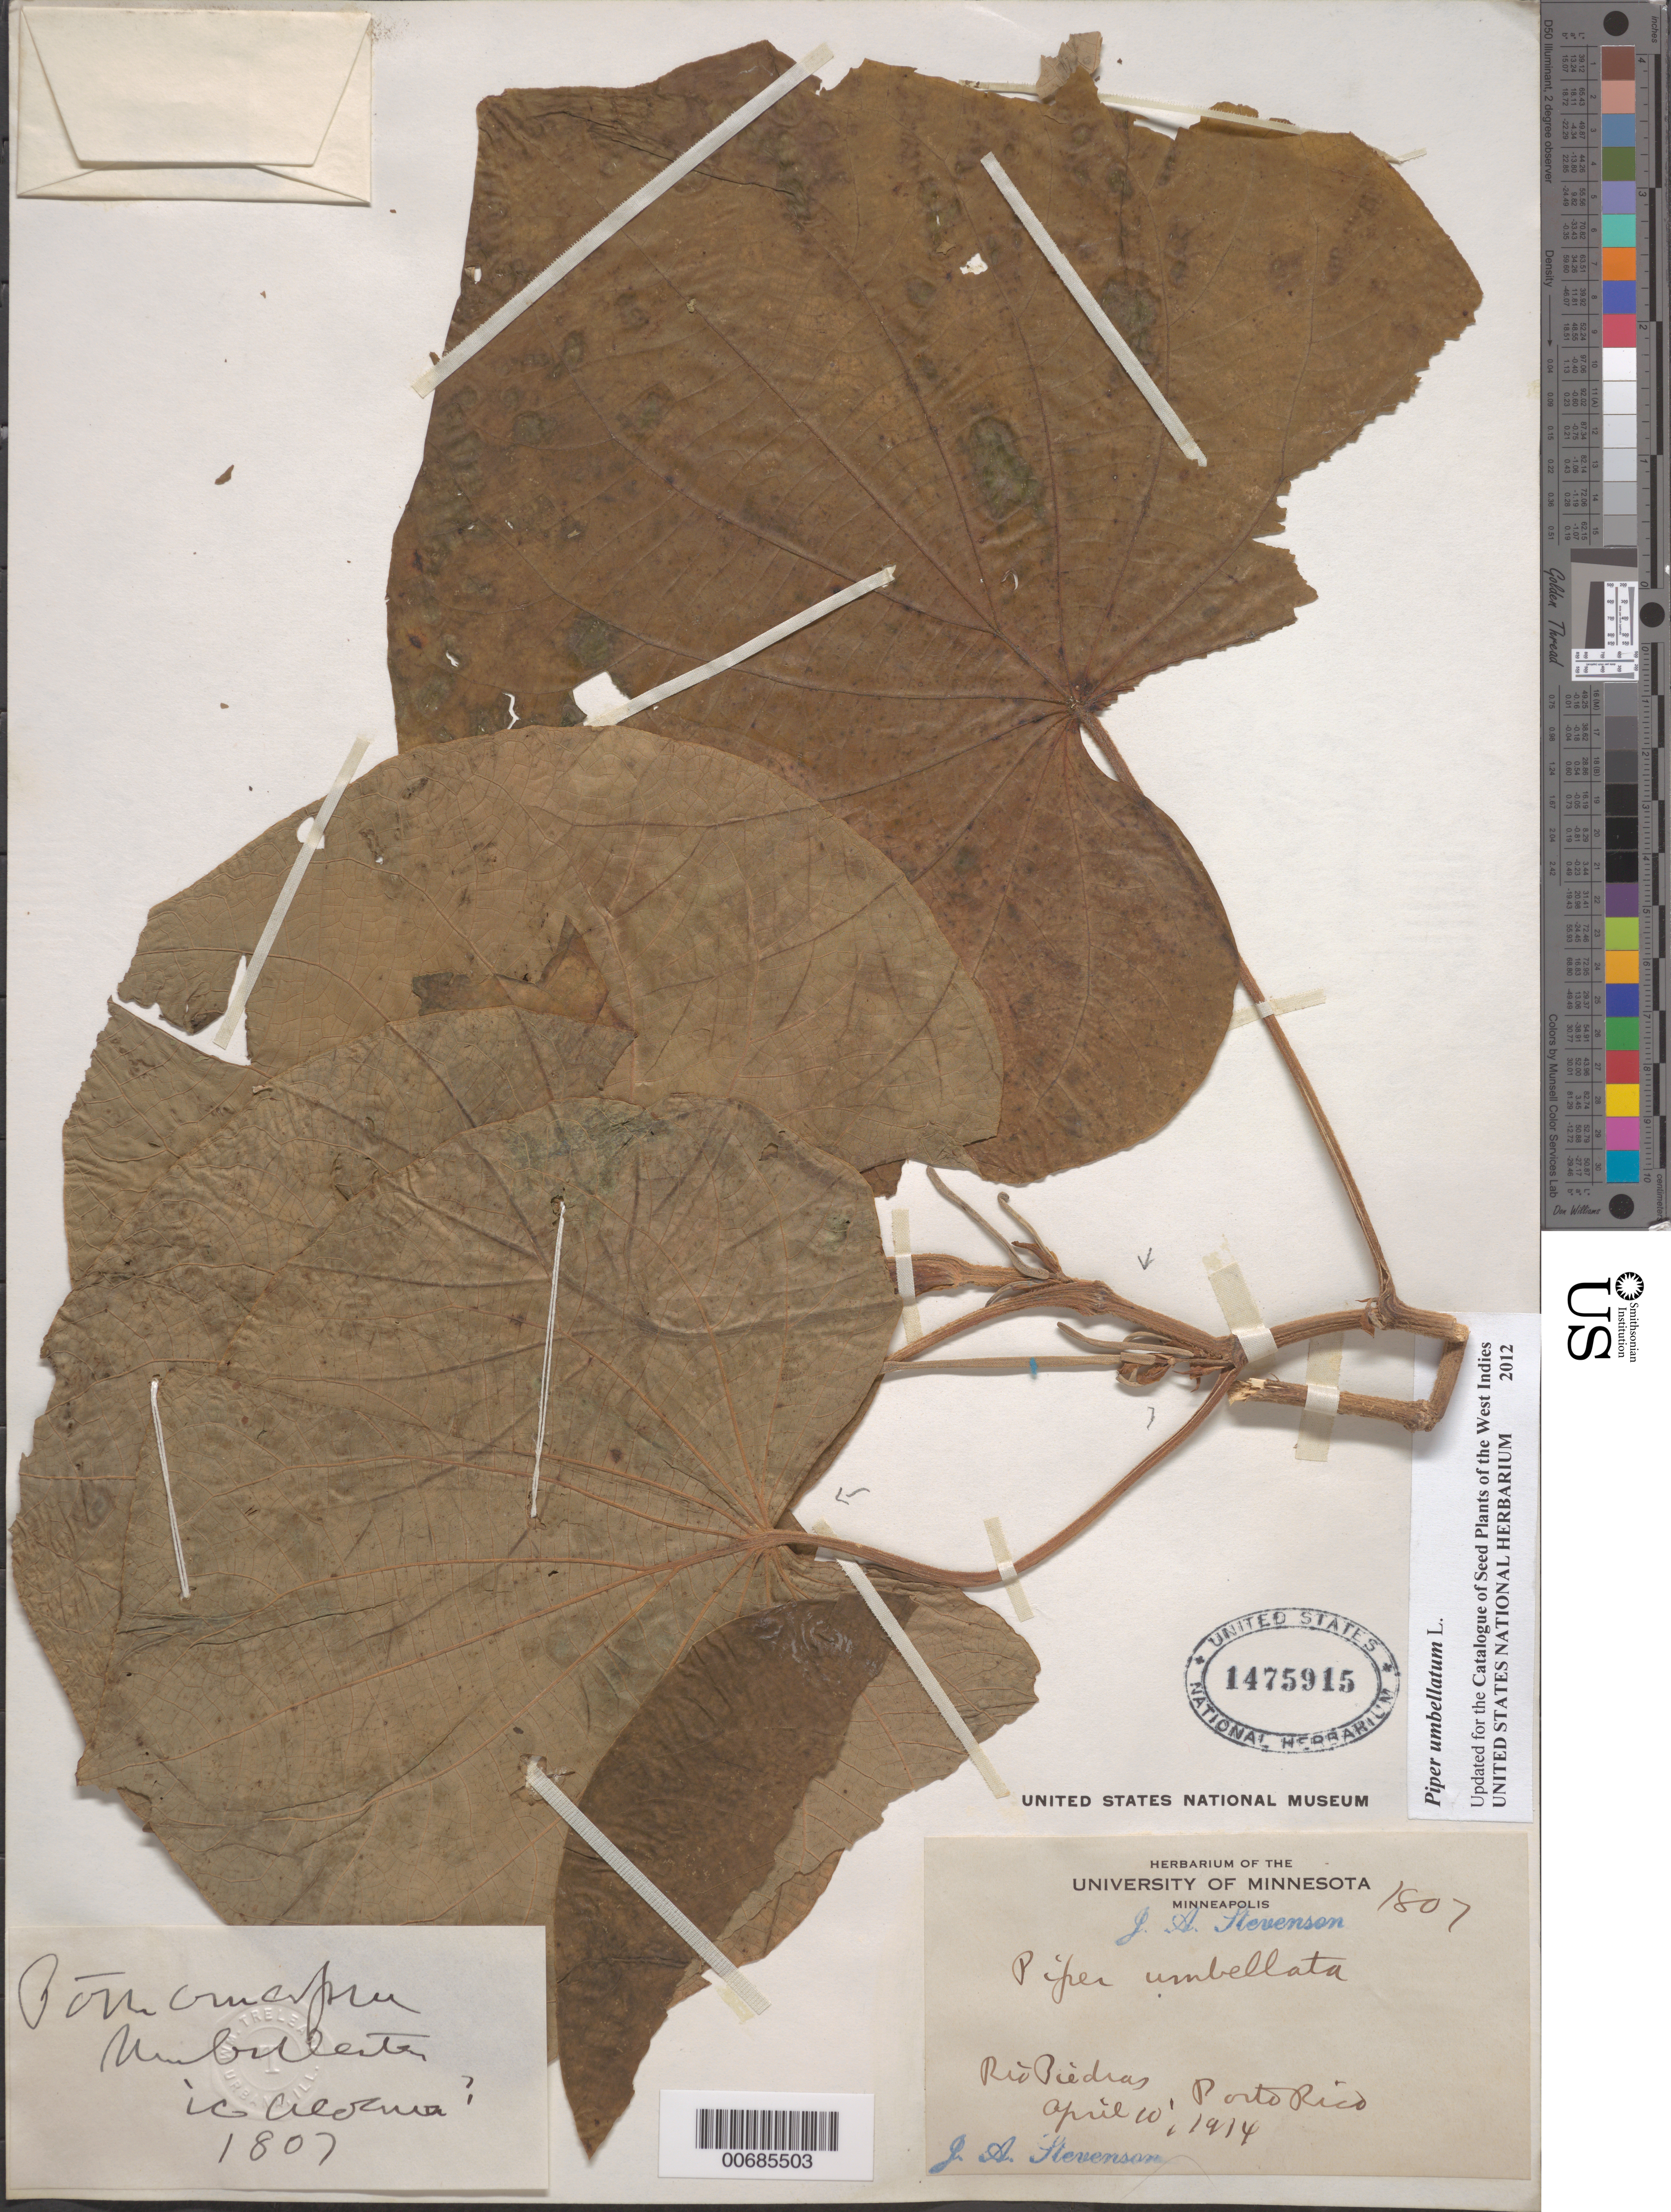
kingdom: Plantae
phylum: Tracheophyta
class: Magnoliopsida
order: Piperales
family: Piperaceae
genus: Piper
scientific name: Piper peltatum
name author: L.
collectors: J. Stevenson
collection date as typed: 10 Apr 1914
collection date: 1914-04-10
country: Puerto Rico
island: Greater Antilles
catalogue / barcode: US 1475915